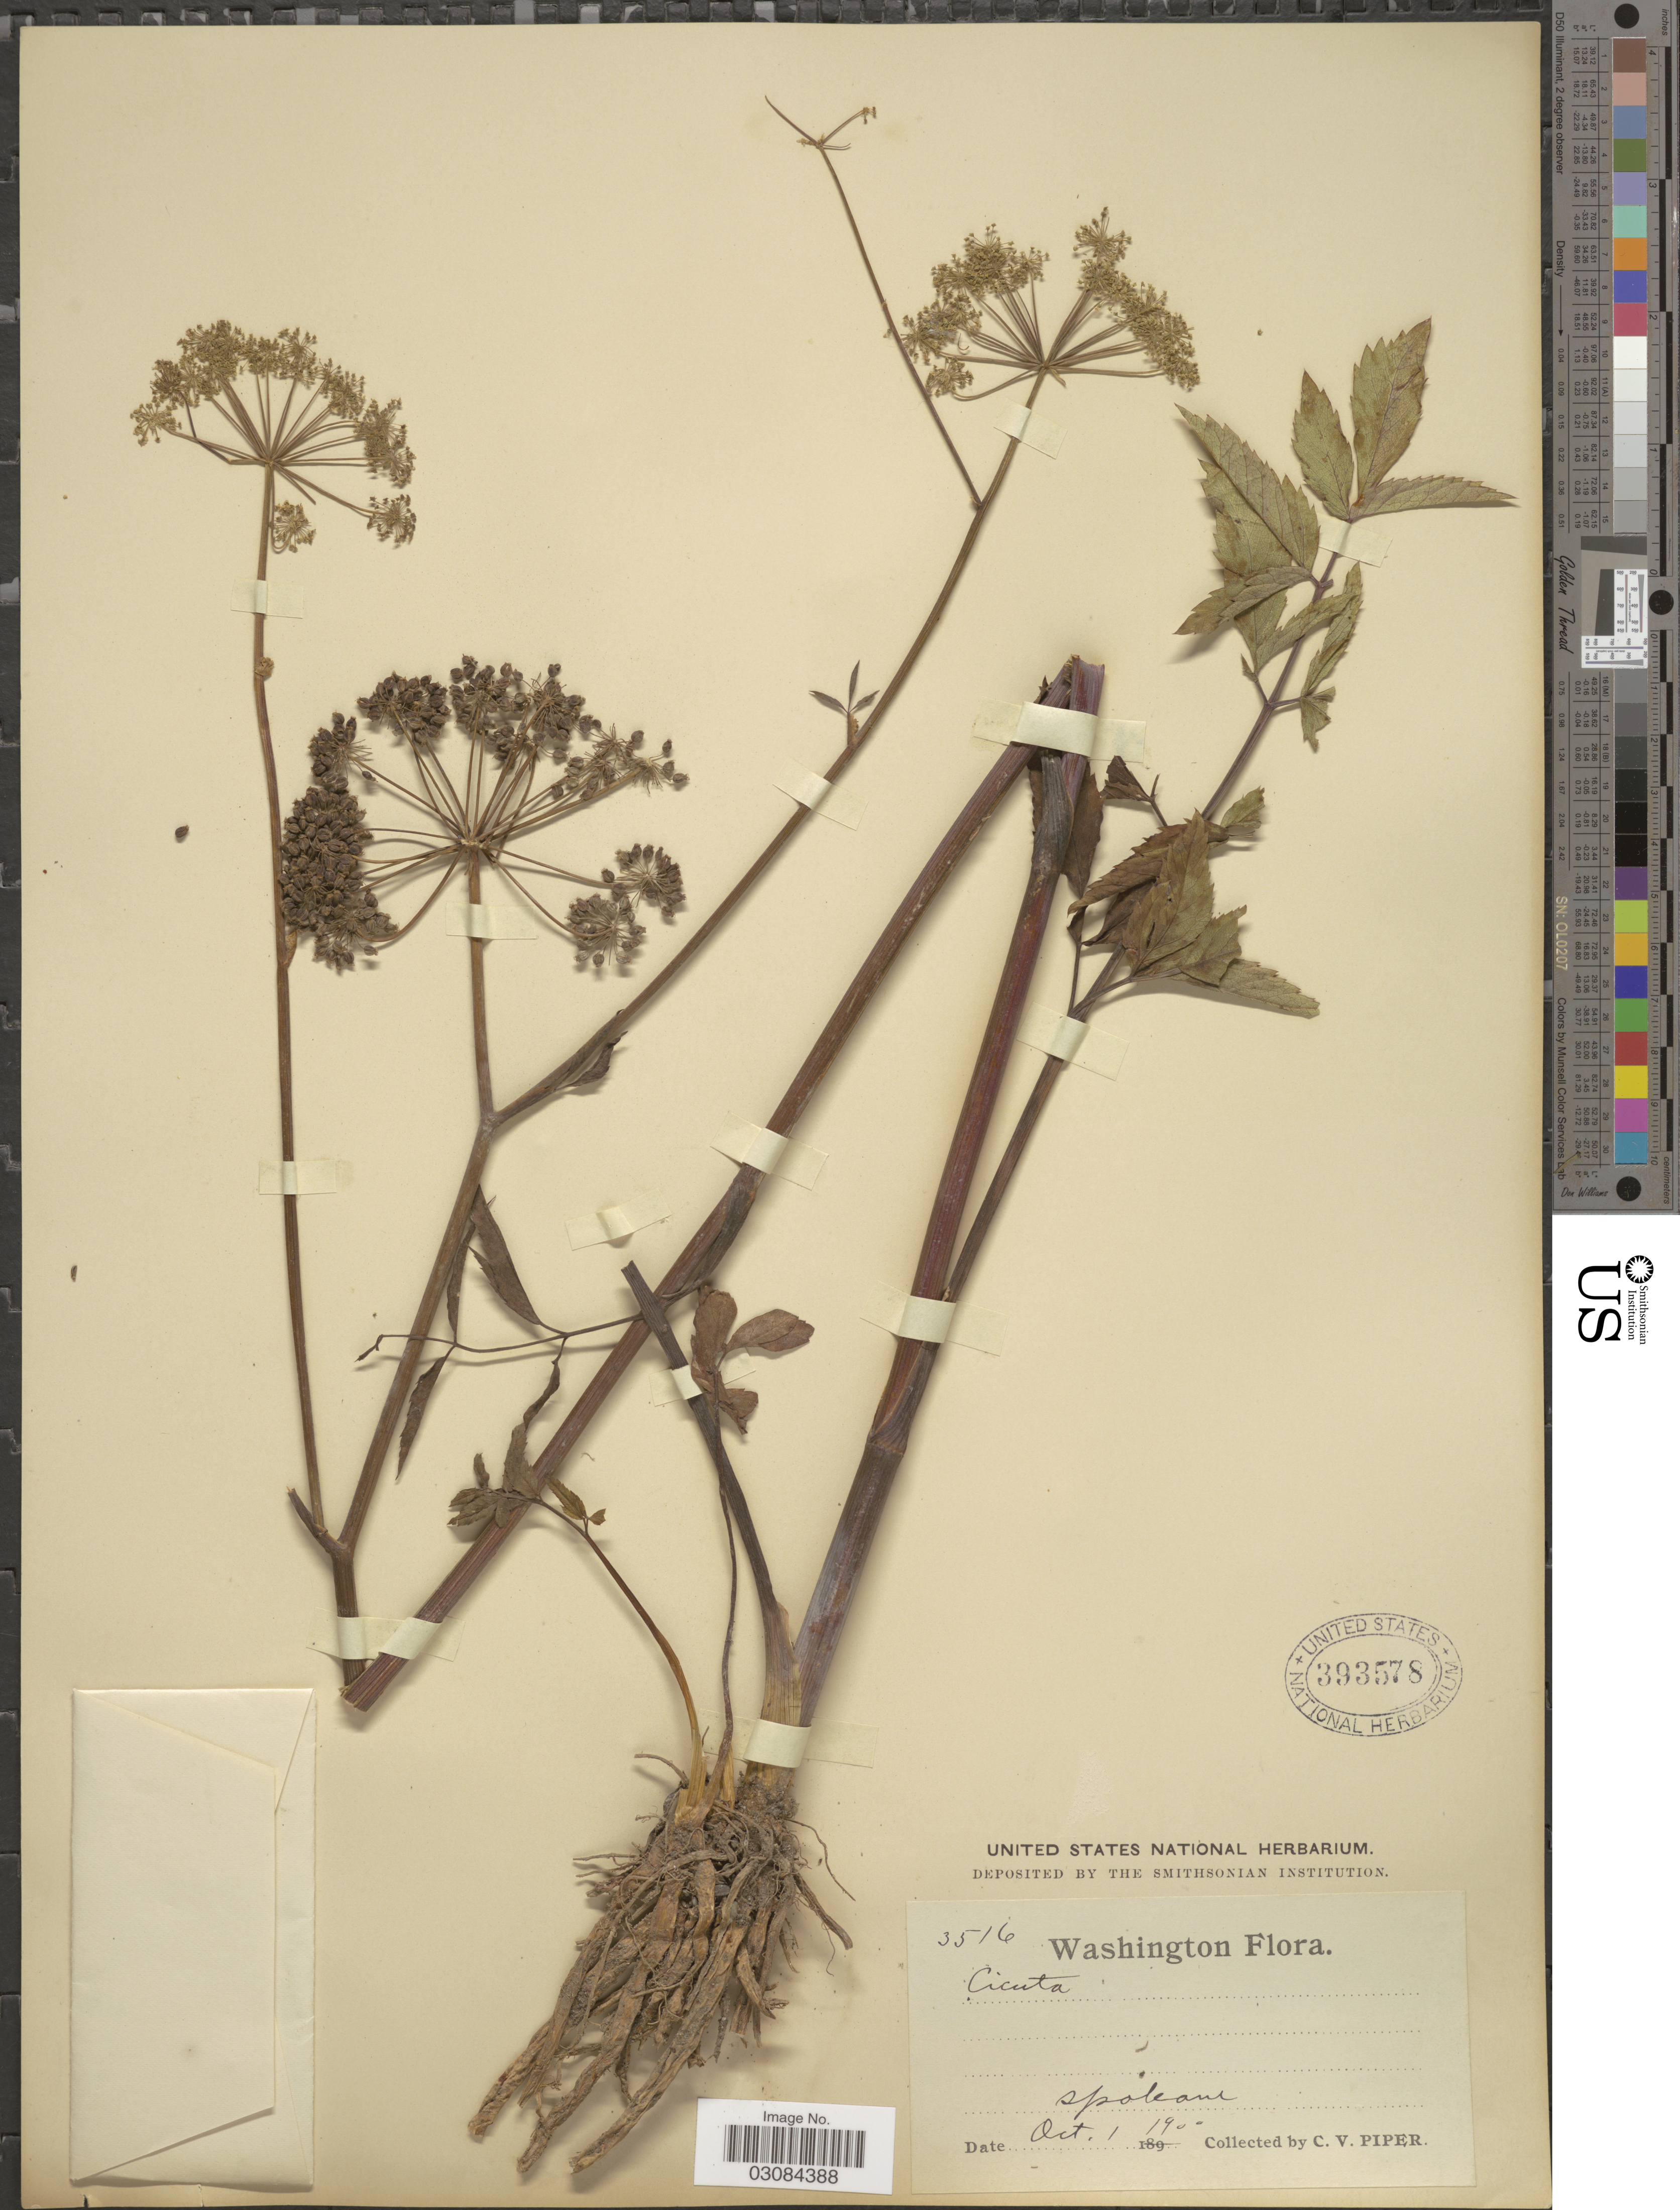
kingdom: Plantae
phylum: Tracheophyta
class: Magnoliopsida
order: Apiales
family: Apiaceae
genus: Cicuta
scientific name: Cicuta douglasii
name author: (DC.) J.M. Coult. & Rose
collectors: C. V. Piper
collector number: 3516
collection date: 1900-10-01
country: United States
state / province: Washington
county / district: Spokane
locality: Spokane.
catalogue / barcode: US 393578